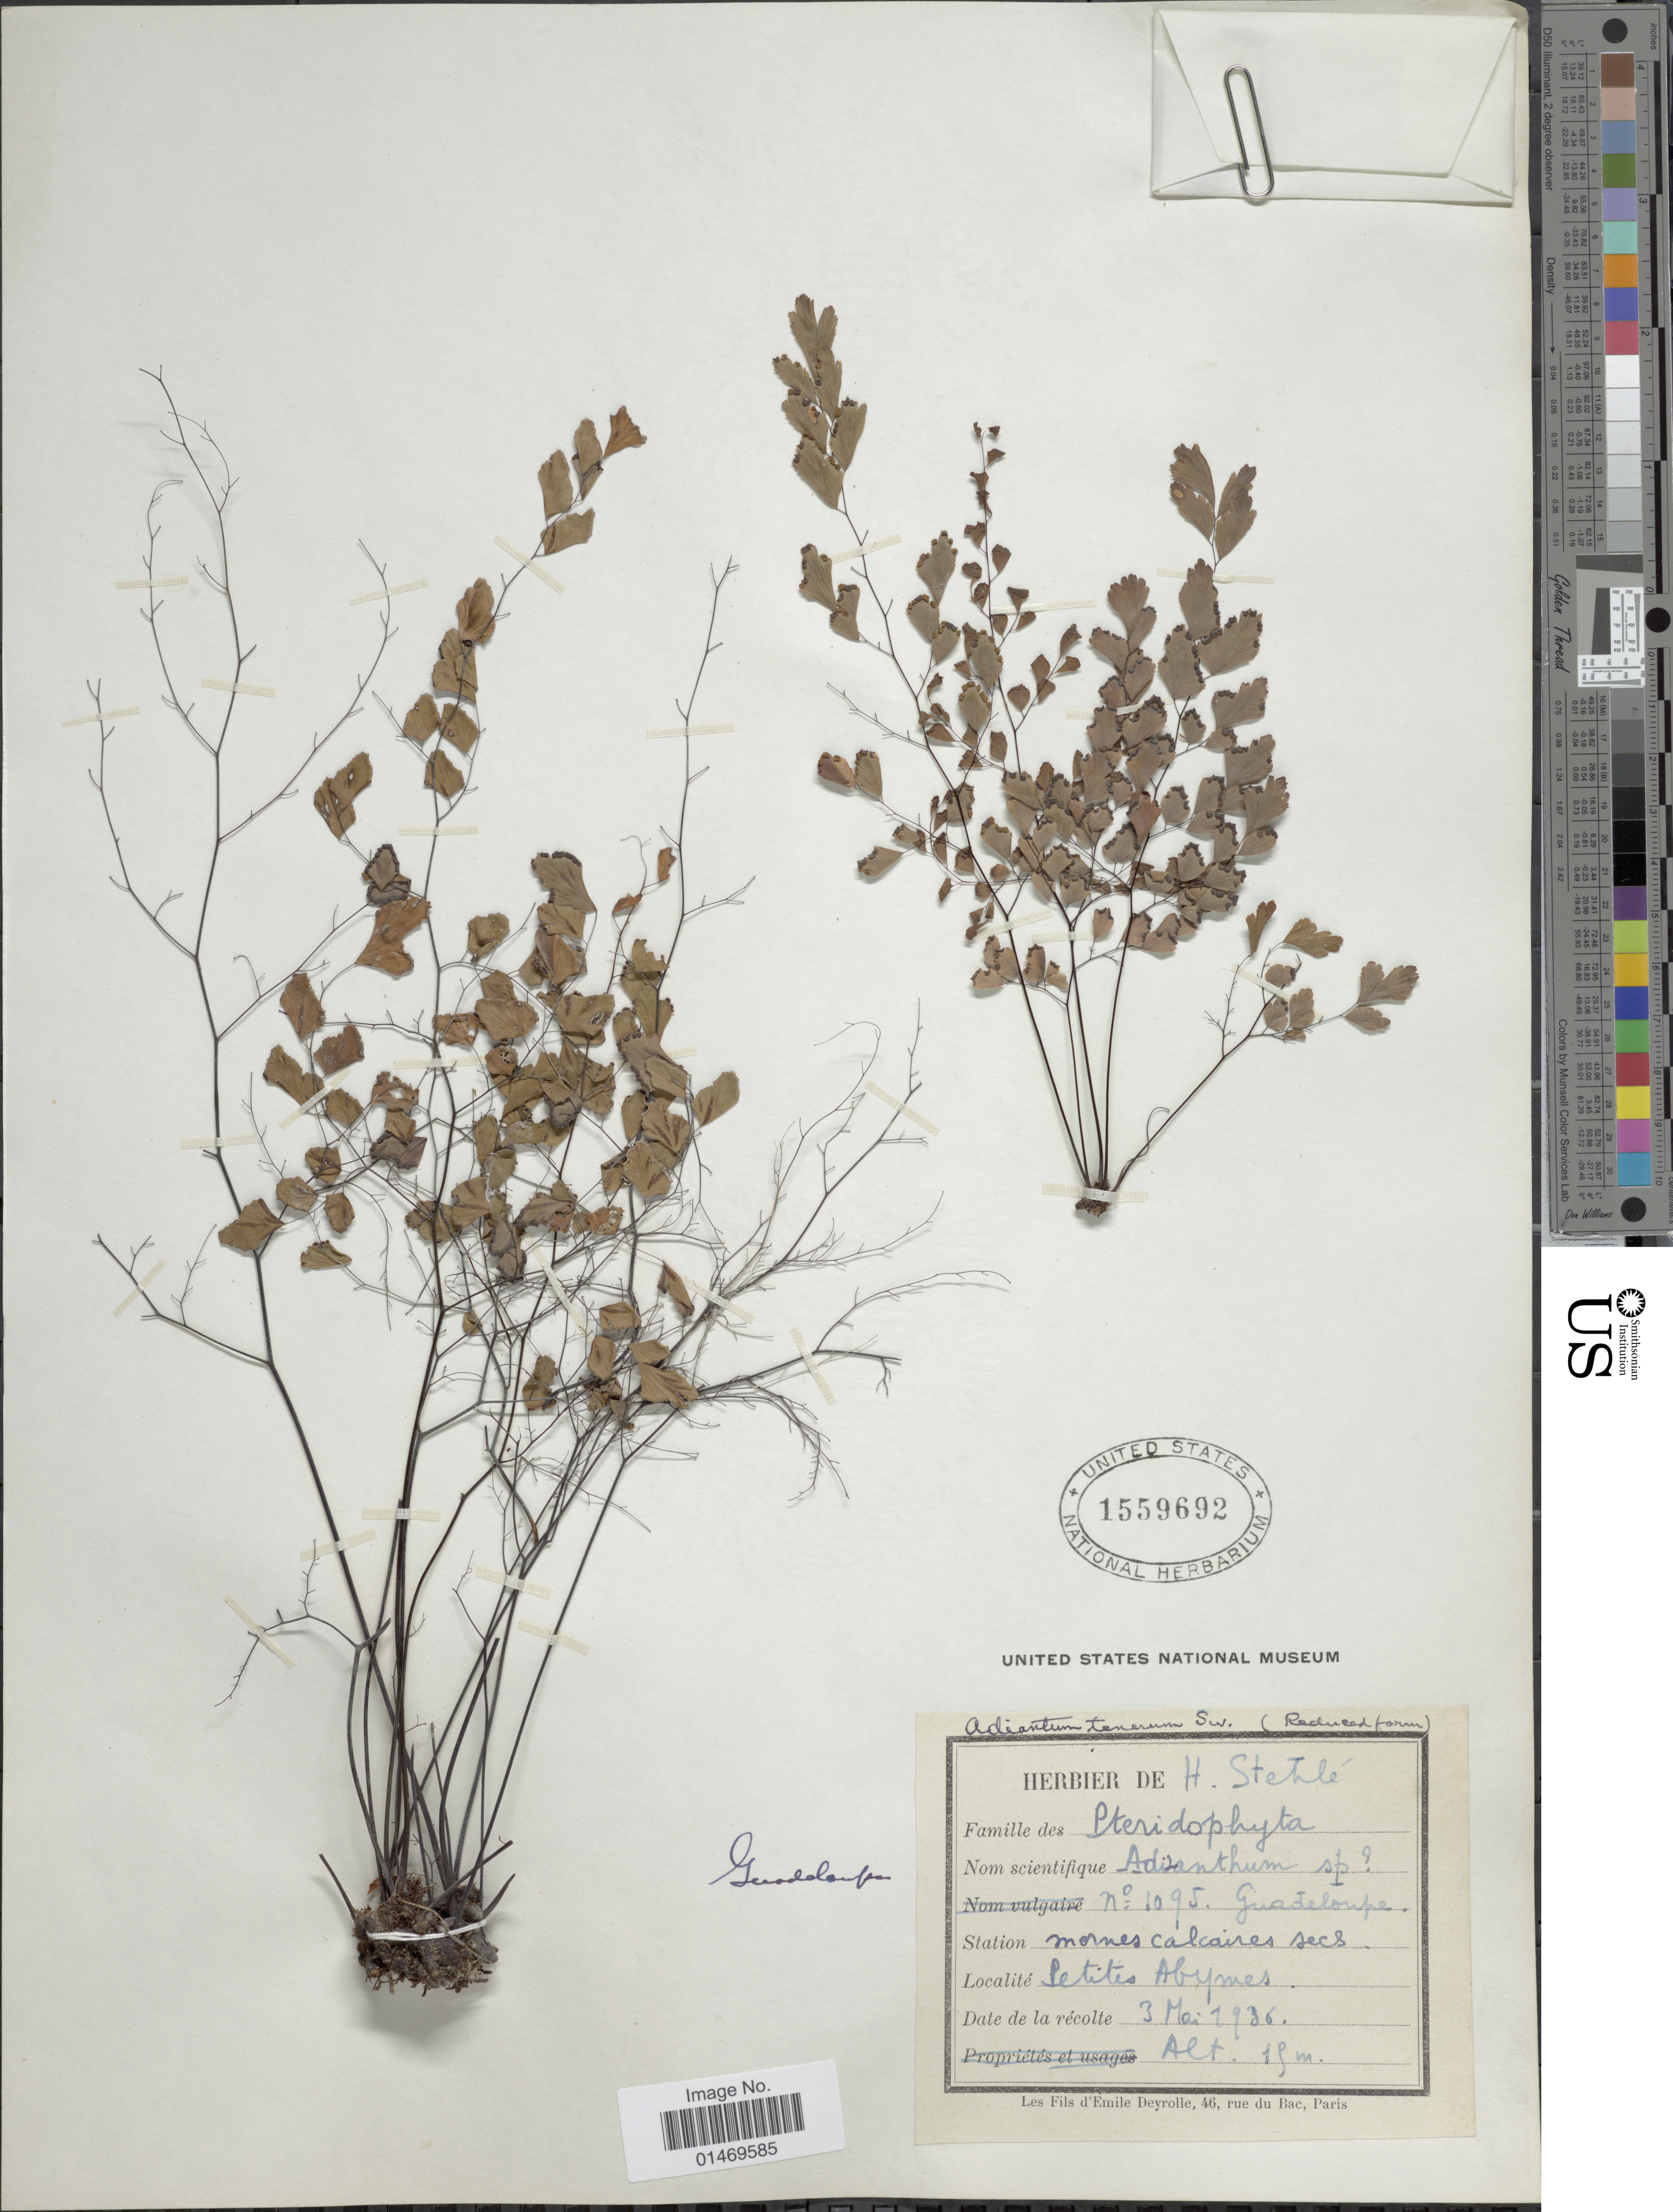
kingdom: Plantae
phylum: Tracheophyta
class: Polypodiopsida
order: Polypodiales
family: Pteridaceae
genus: Adiantum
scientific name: Adiantum tenerum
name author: Sw.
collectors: ex herb. de H. Stehlé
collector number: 1095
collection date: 1936-05-30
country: Guadeloupe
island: Leeward Is.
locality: Petites Abymes.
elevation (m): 19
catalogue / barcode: US 1559692